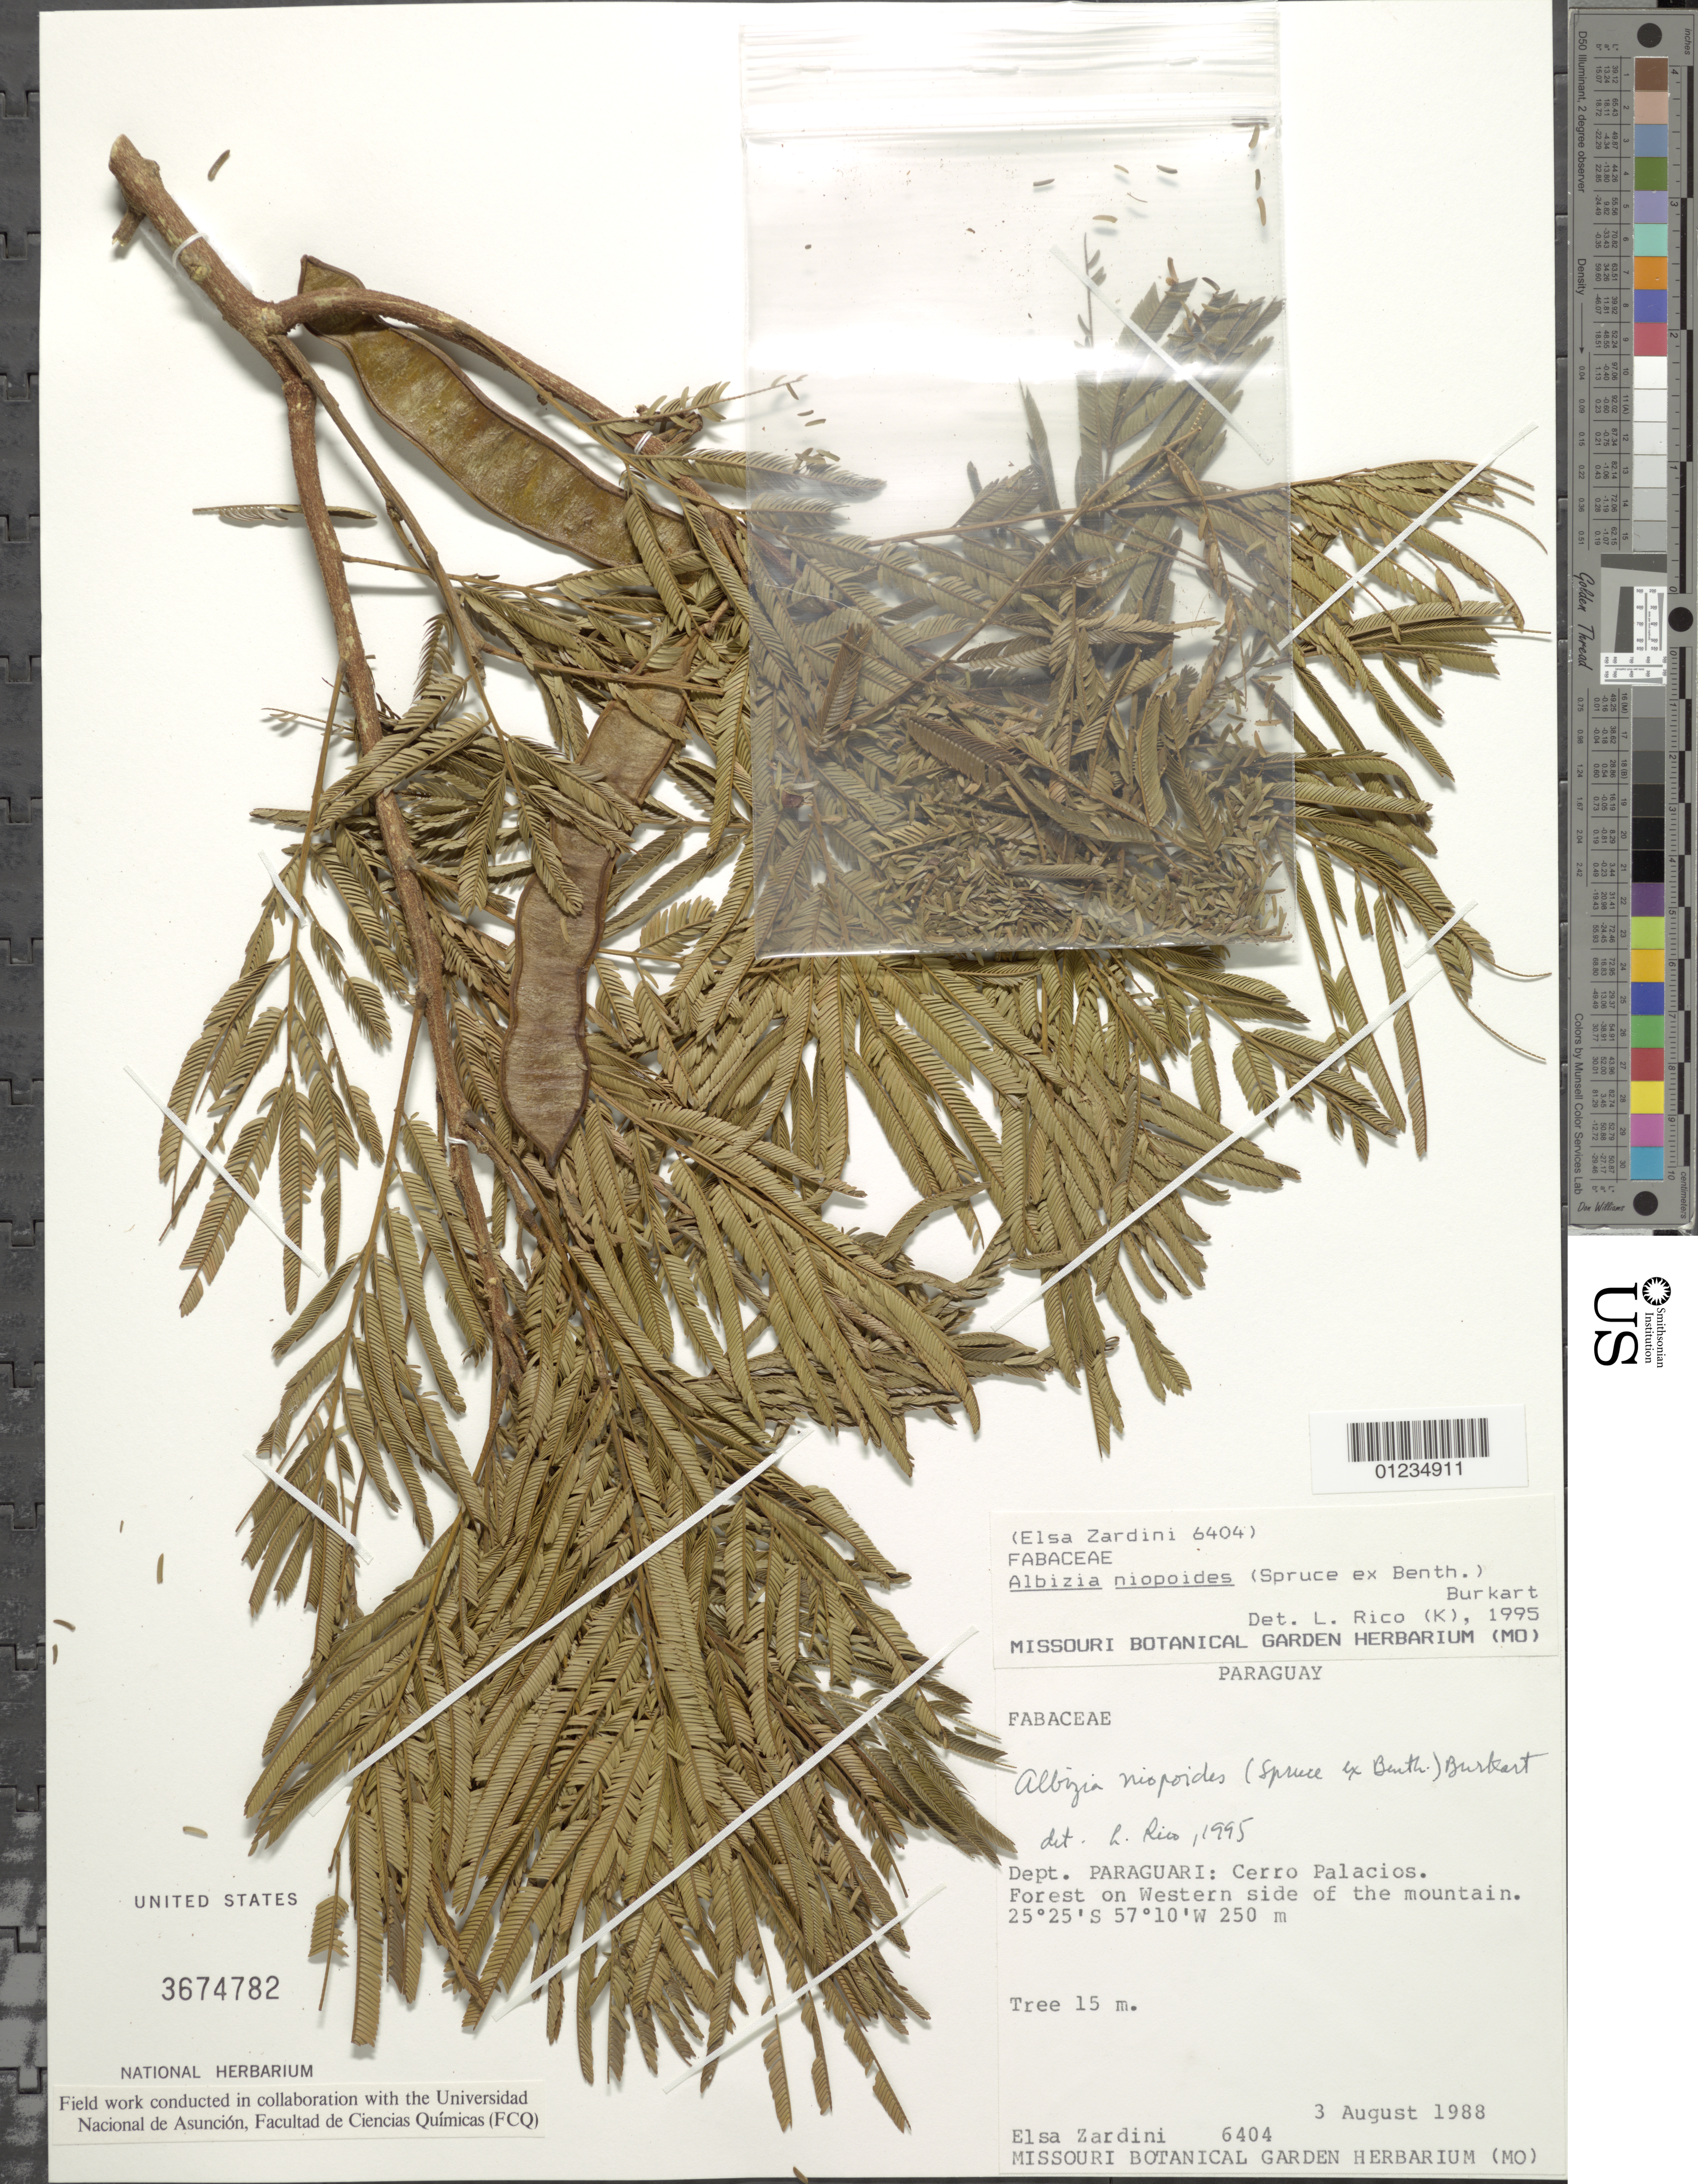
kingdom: Plantae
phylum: Tracheophyta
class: Magnoliopsida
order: Fabales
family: Fabaceae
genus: Pseudalbizzia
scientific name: Pseudalbizzia niopoides var. niopoides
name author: (Spruce ex Benth.) Koenen & Duno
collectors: E. M. Zardini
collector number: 6404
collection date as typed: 03 Aug 1988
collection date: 1988-08-03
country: Paraguay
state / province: Paraguarí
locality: Cerro Palacios.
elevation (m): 250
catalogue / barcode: US 3674782